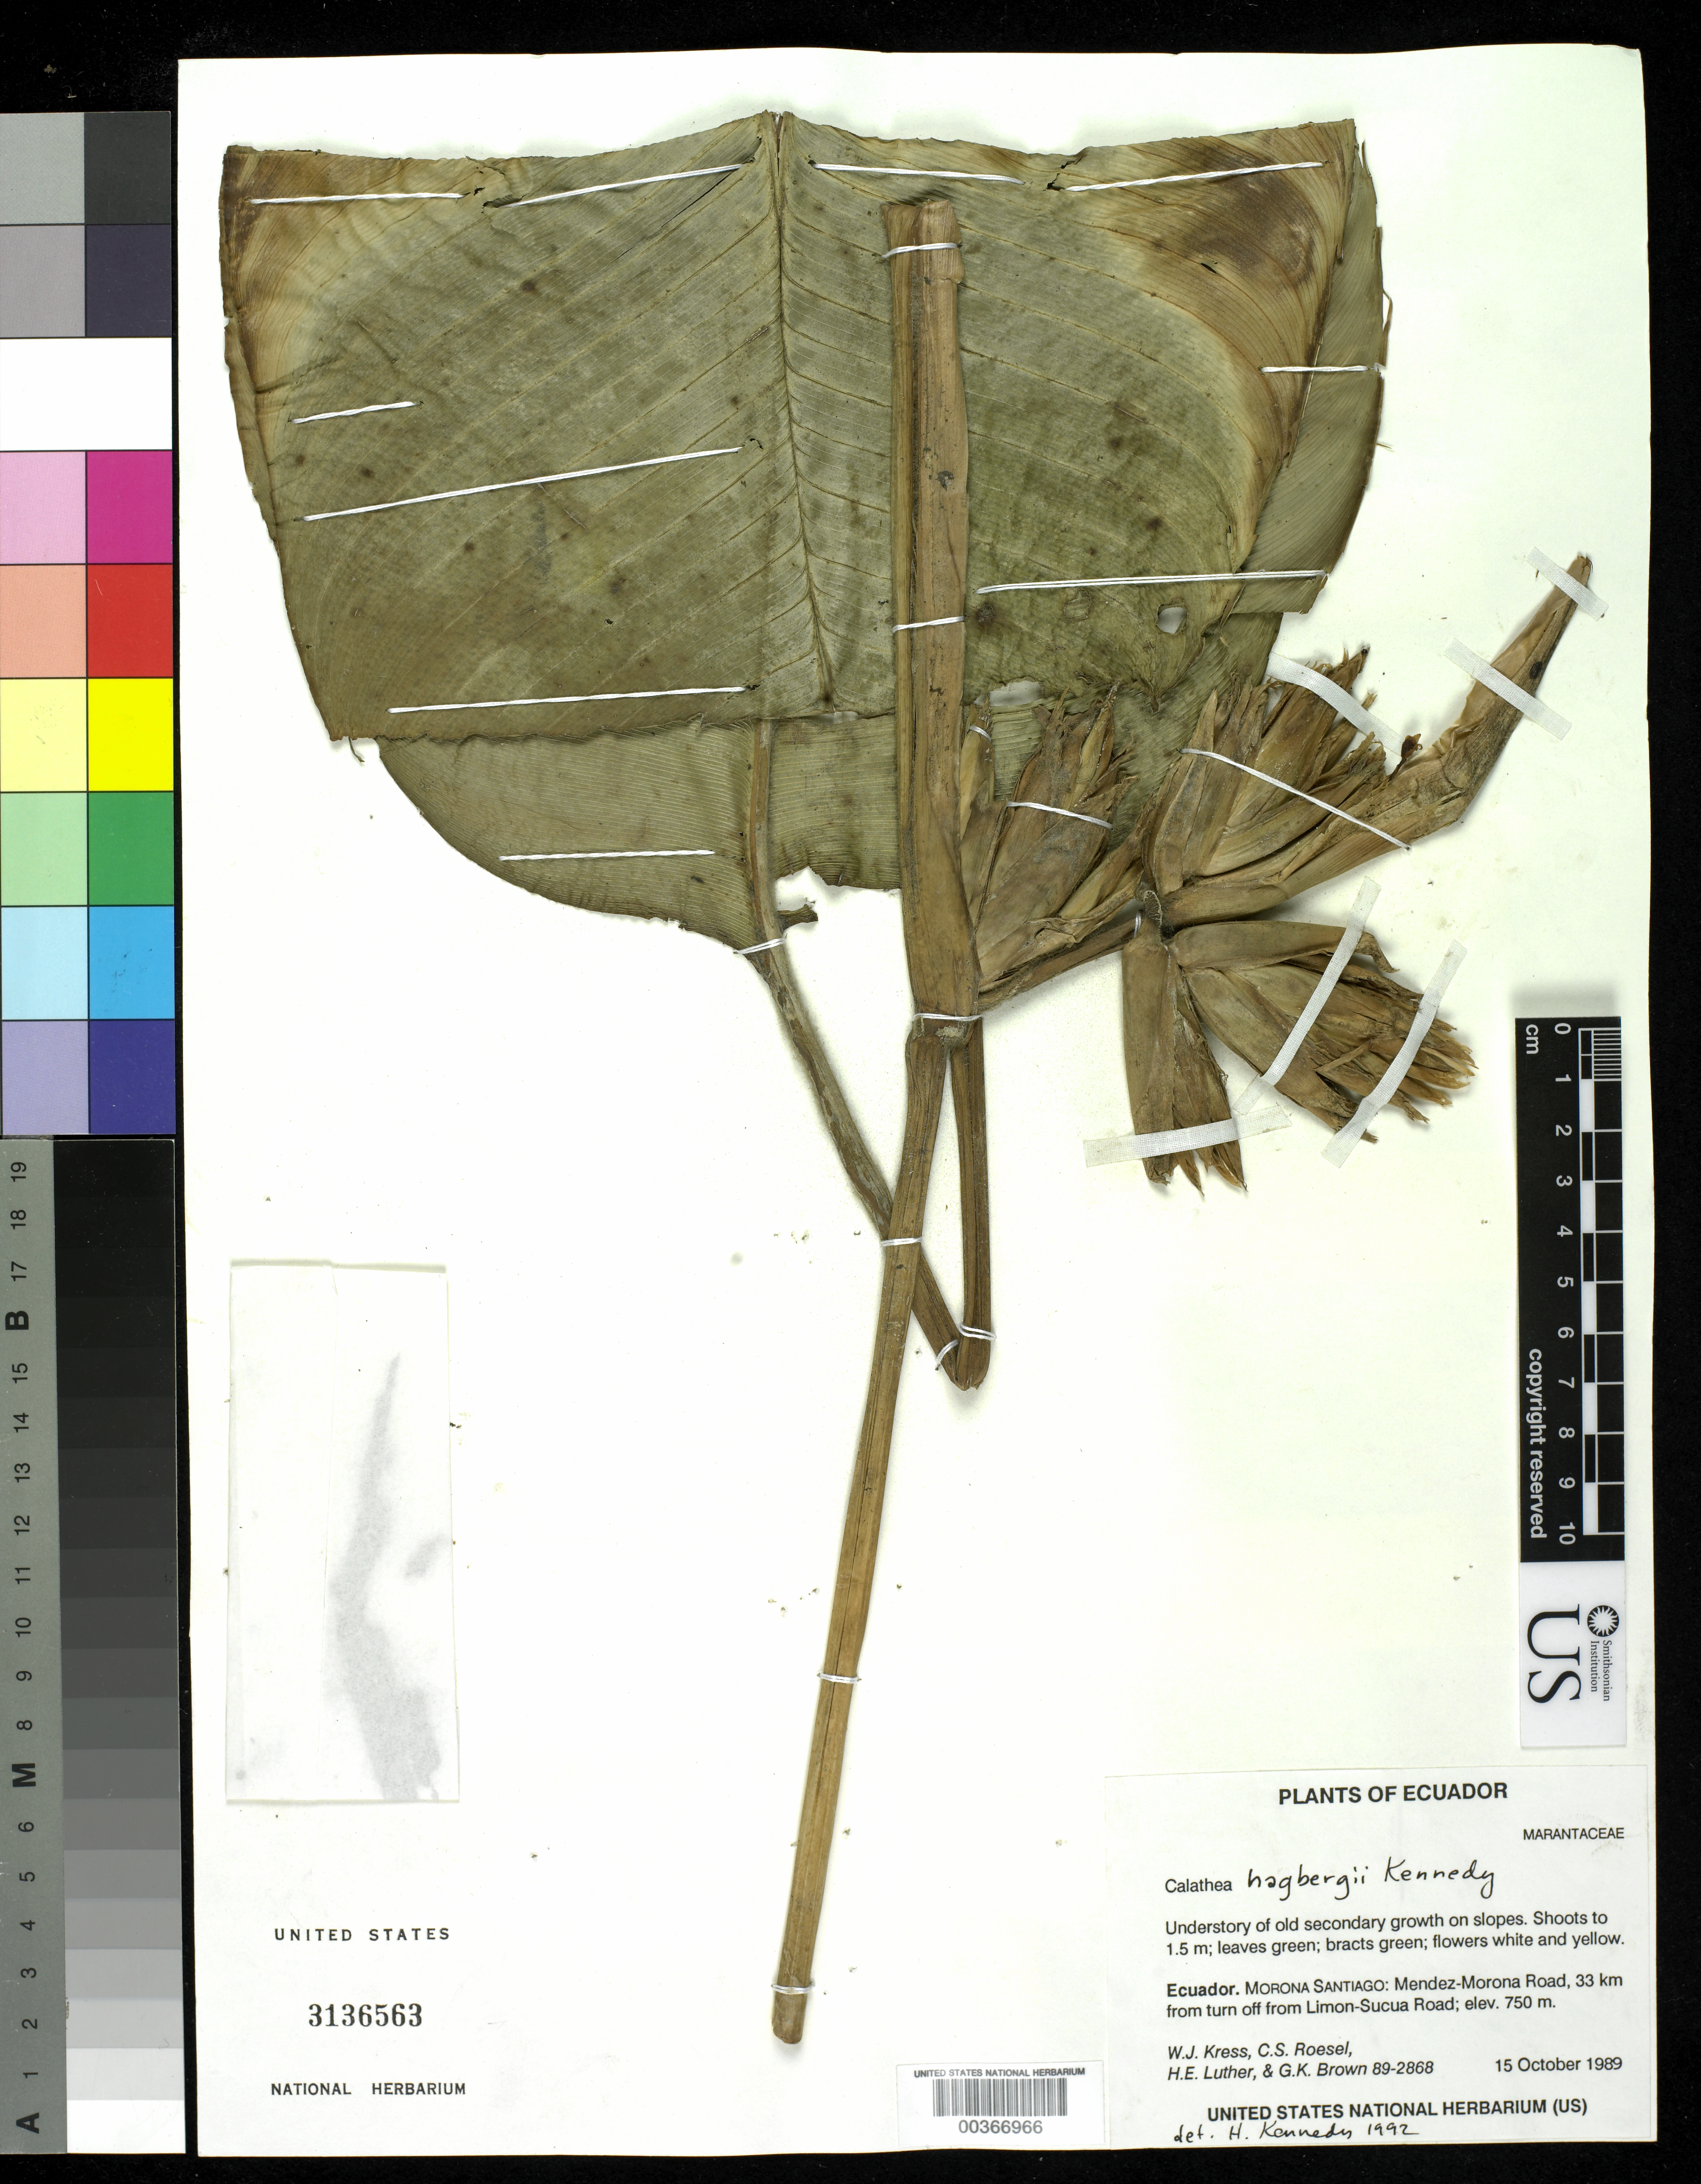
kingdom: Plantae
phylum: Tracheophyta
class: Liliopsida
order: Zingiberales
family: Marantaceae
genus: Calathea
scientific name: Calathea hagbergii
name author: H. Kenn.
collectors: W. J. Kress, C. S. Roesel, Harry E. Luther & G. K. Brown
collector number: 89-2868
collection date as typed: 15 Oct 1989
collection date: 1989-10-15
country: Ecuador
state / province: Morona-Santiago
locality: Mendez-morona road, 33 km from turn of f from Limon-sucua road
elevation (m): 750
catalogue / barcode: US 3136563